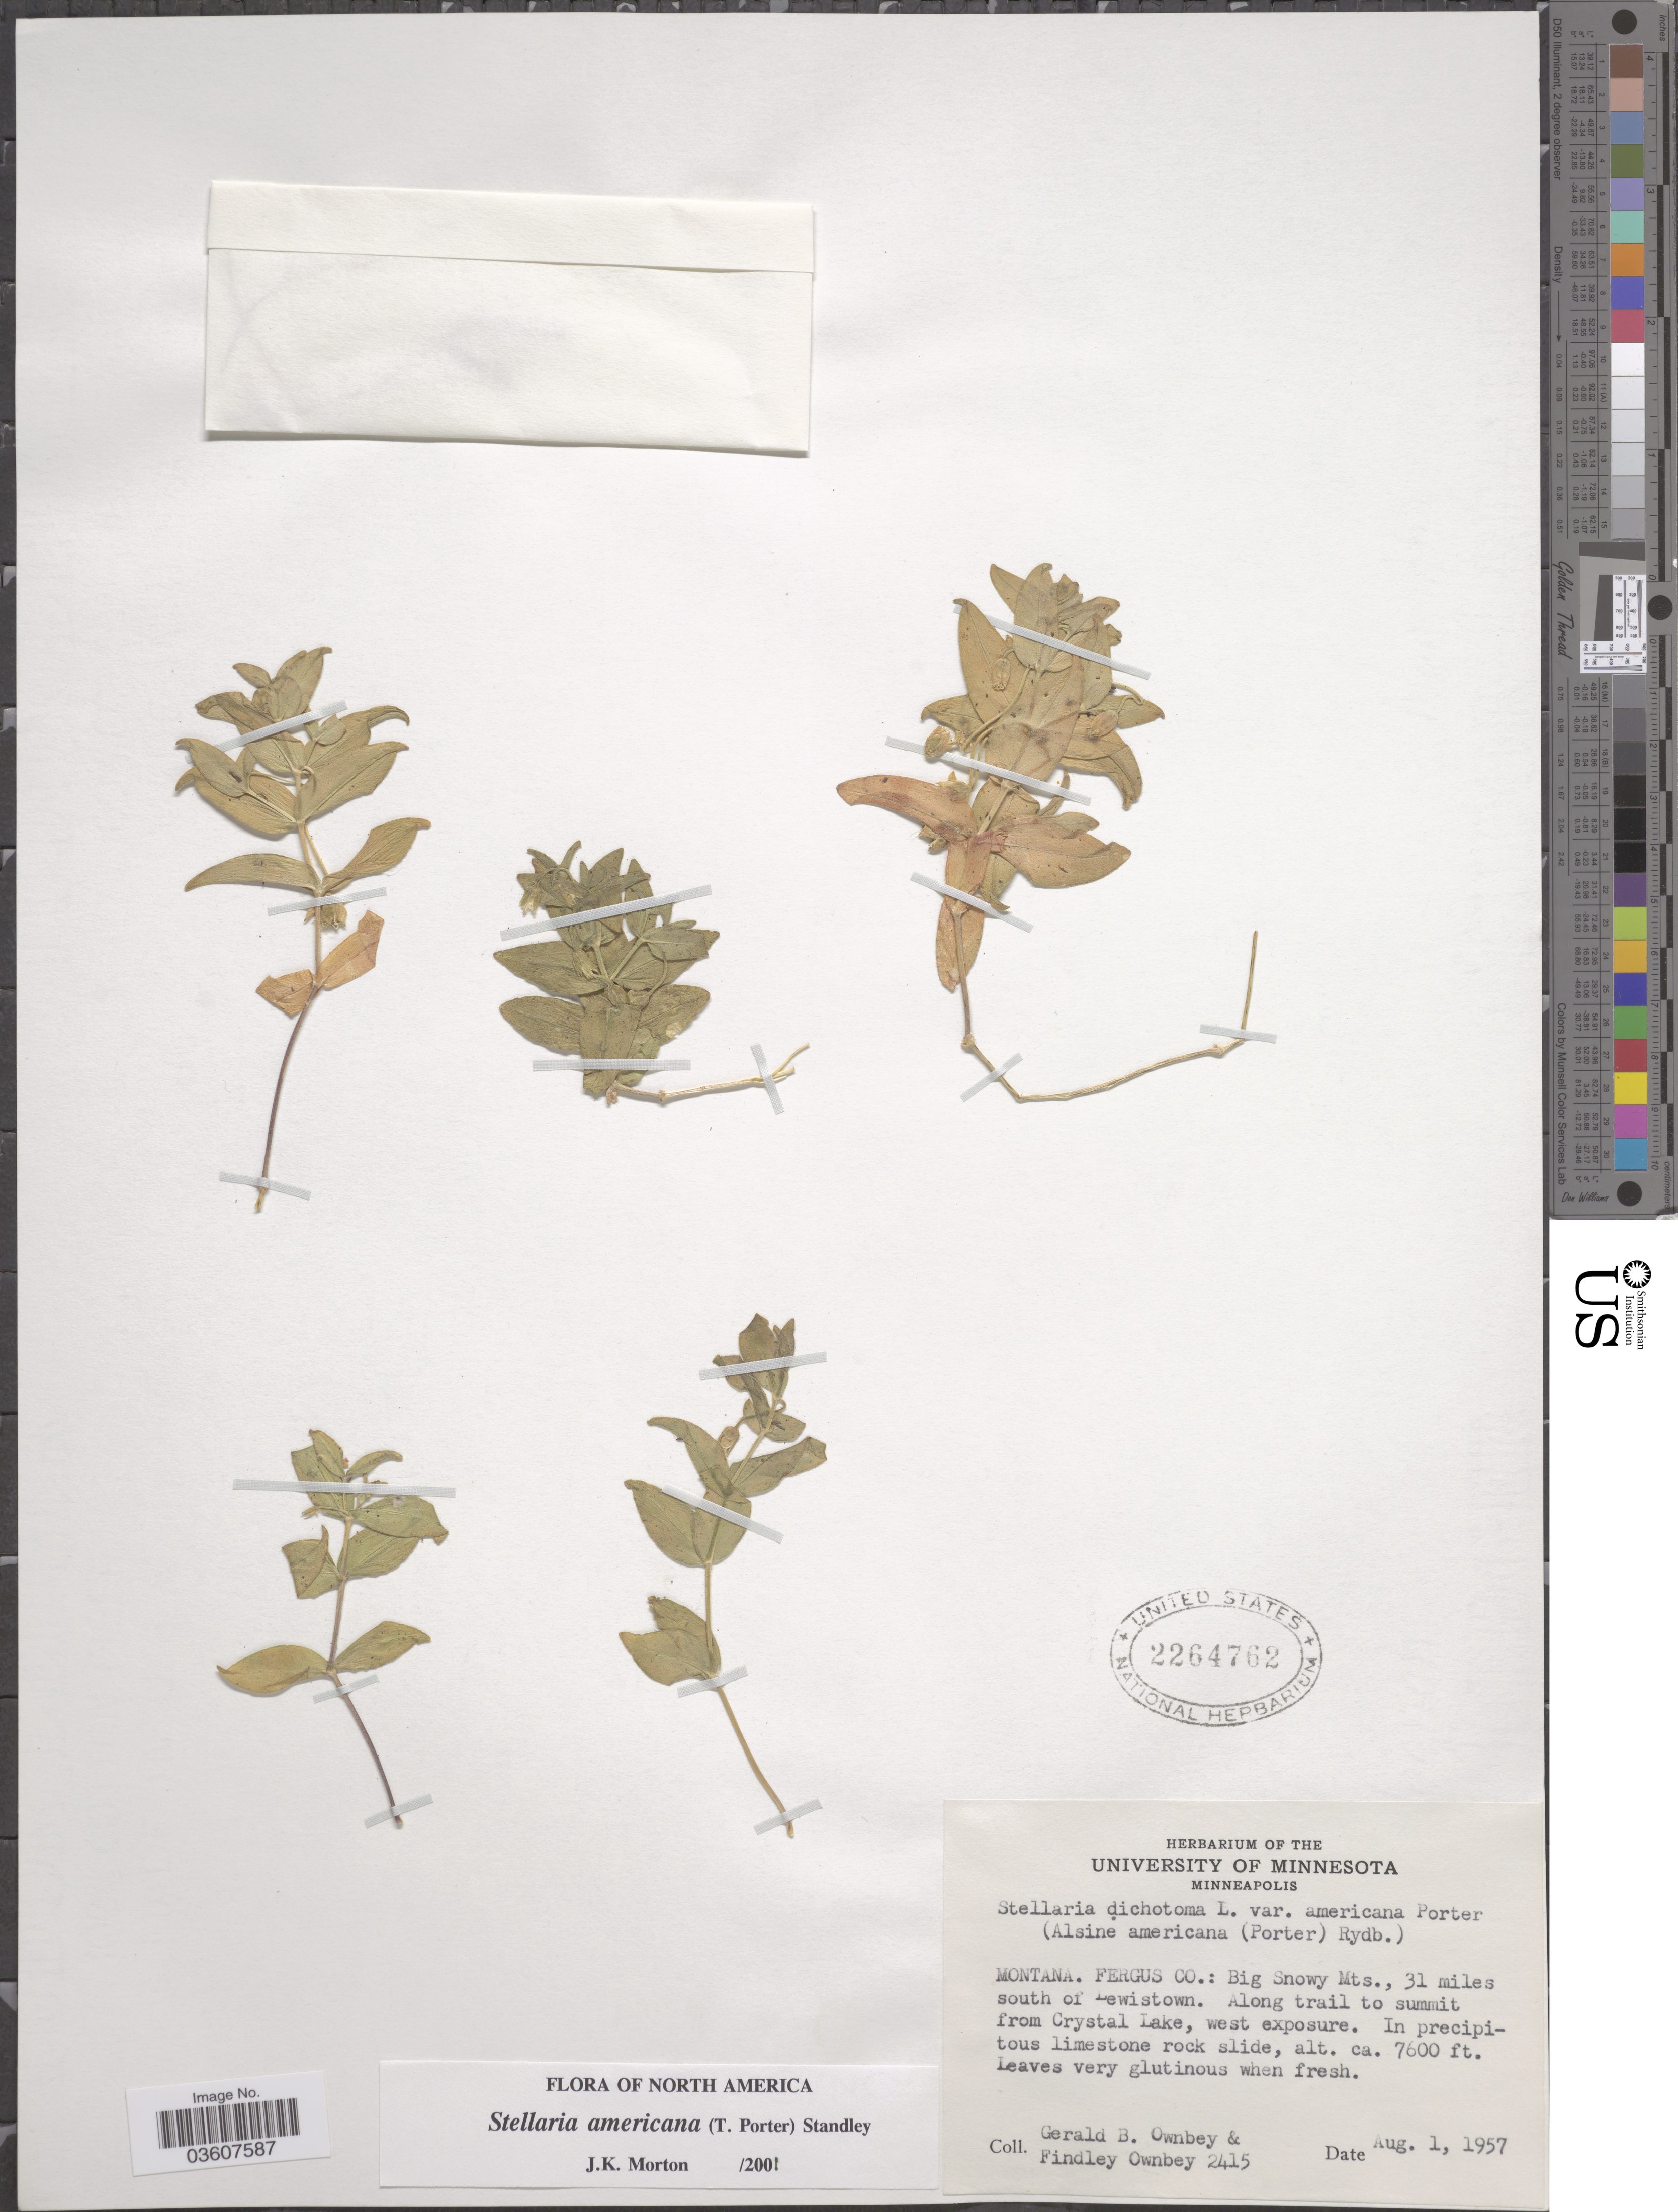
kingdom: Plantae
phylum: Tracheophyta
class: Magnoliopsida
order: Caryophyllales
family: Caryophyllaceae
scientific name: Hesperostellaria americana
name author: (Porter ex B.L. Rob.) Gang Yao et al.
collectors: G. B. Ownbey & F. Ownbey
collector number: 2415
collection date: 1957-08-01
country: United States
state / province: Montana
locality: Fergus Co.: Big Snowy Mts., 31 miles south of Lewiston. Along trail to summit from Crystal Lake, west exposure.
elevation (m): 2316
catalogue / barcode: US 2264762